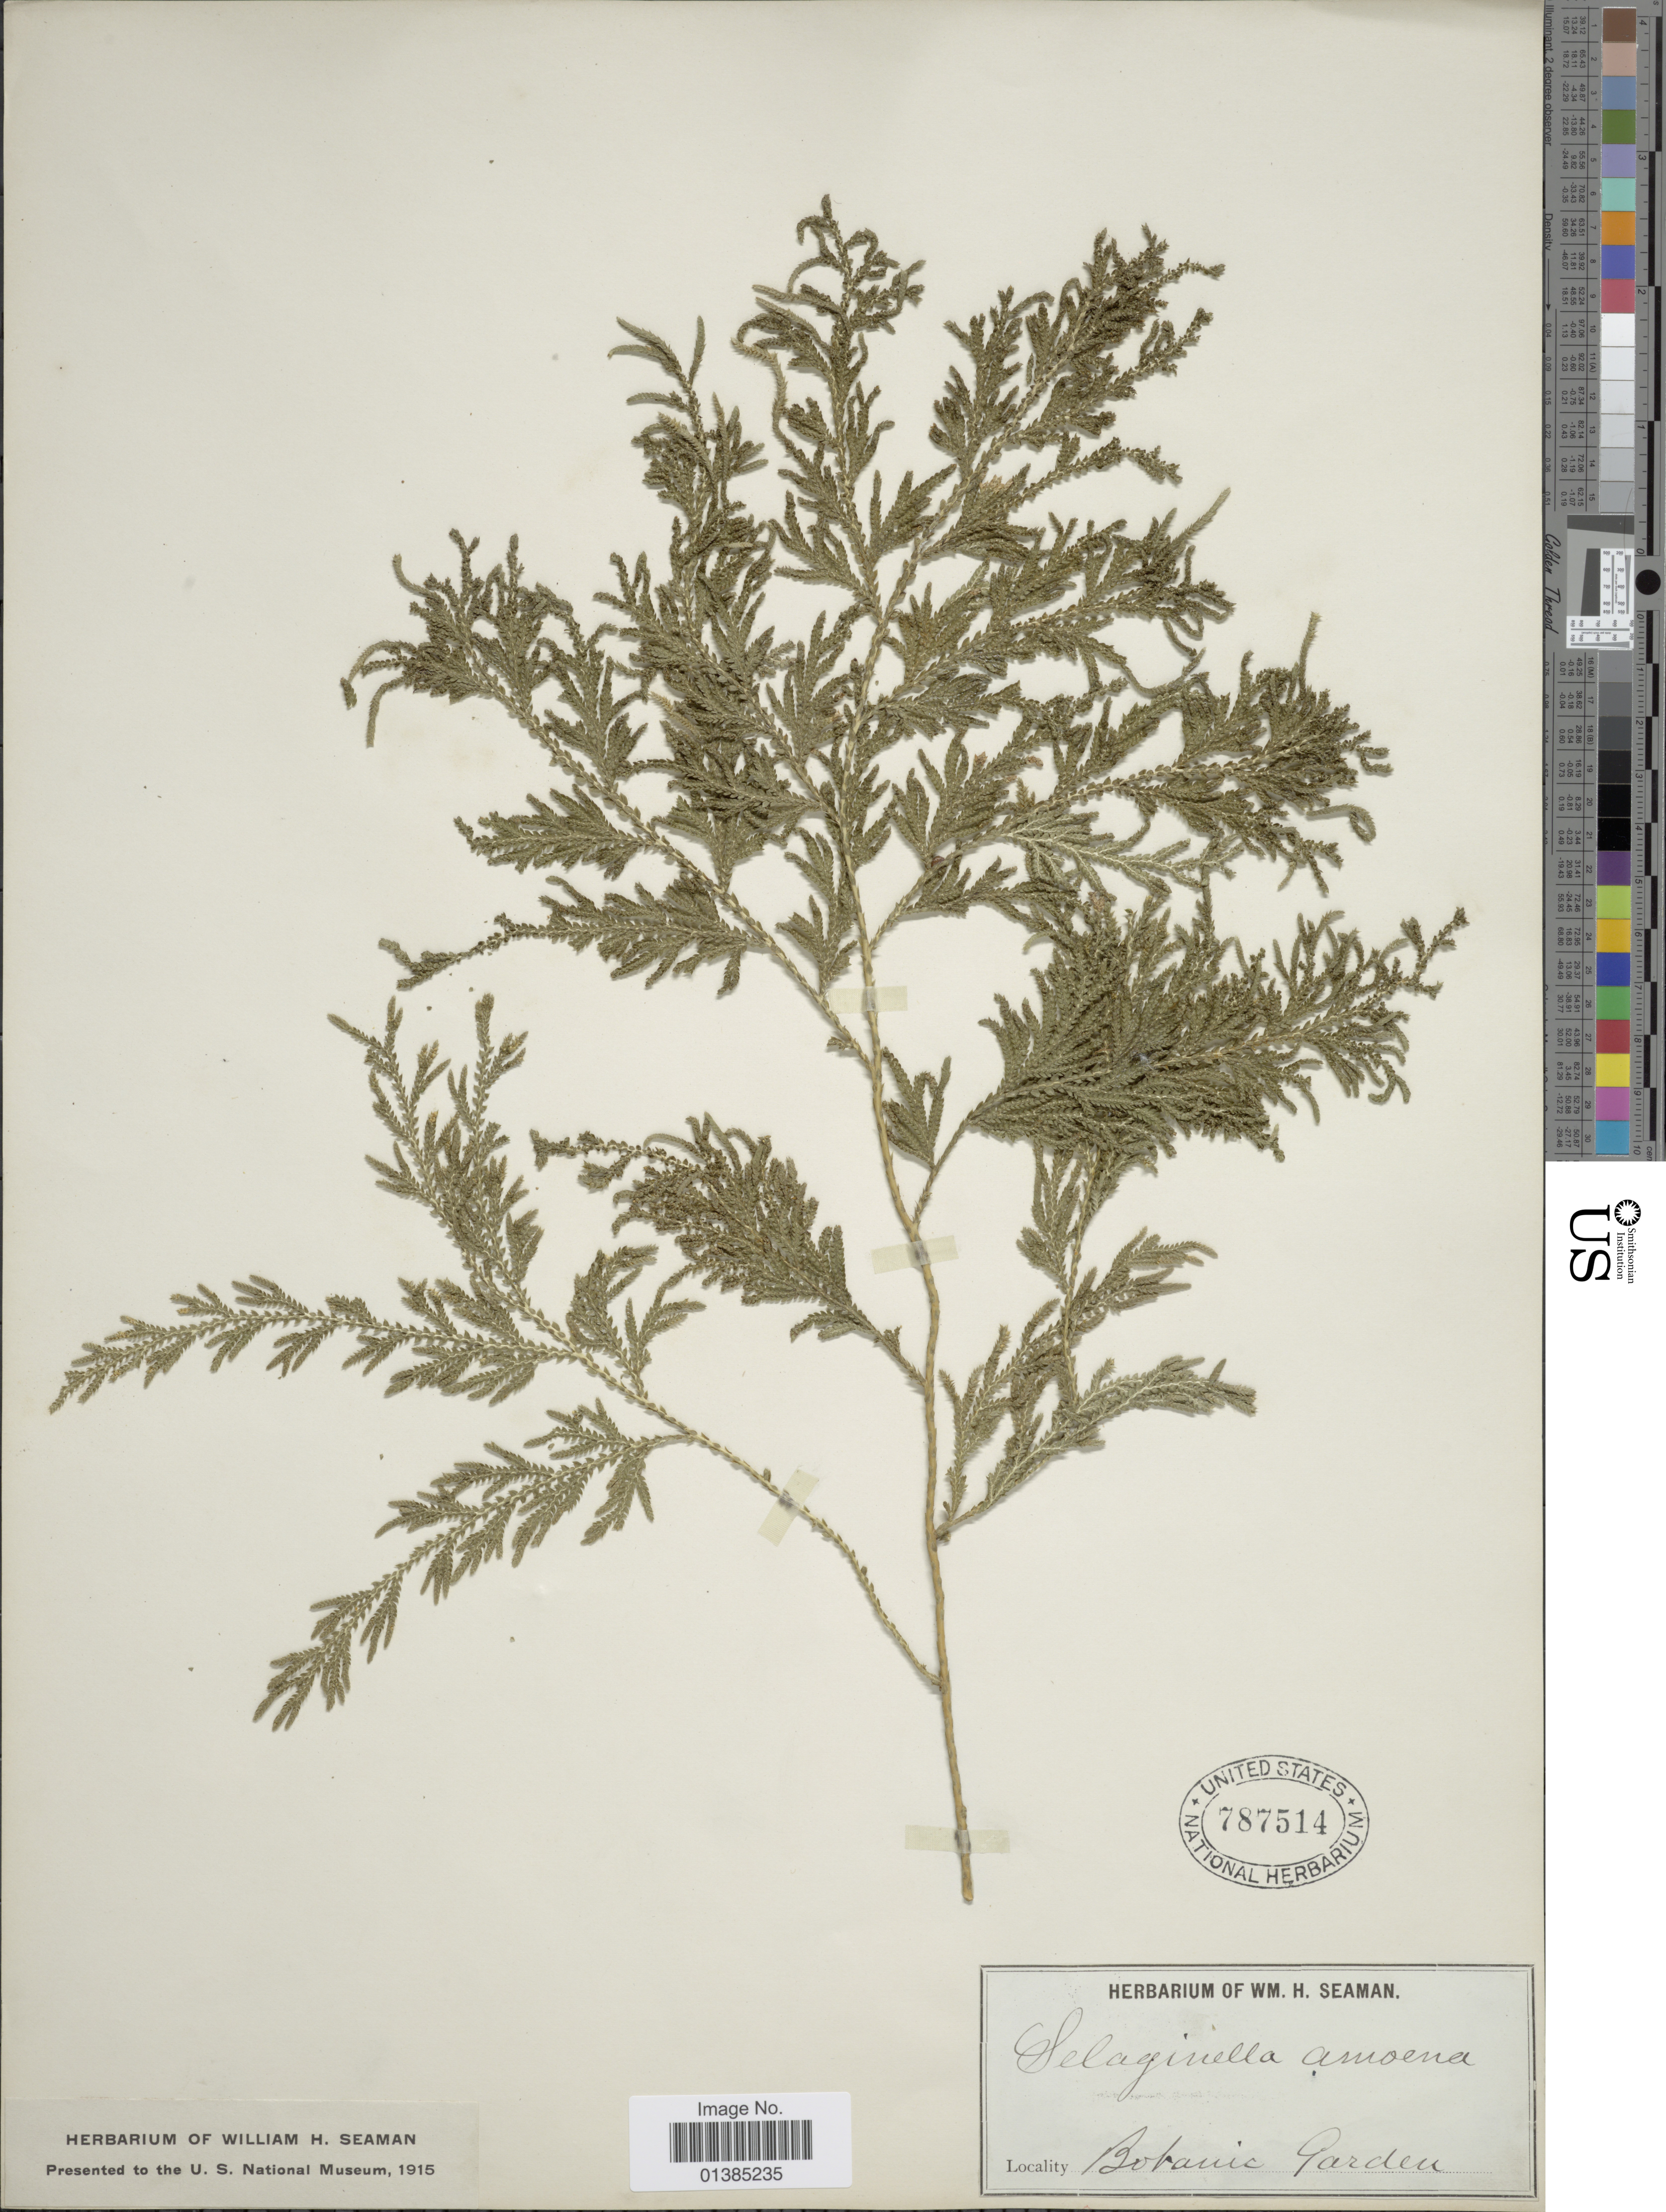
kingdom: Plantae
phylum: Tracheophyta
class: Lycopodiopsida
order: Selaginellales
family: Selaginellaceae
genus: Selaginella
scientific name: Selaginella involvens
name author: (Sw.) Spring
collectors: ex herb. Seaman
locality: Botanic Garden.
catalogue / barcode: US 787514